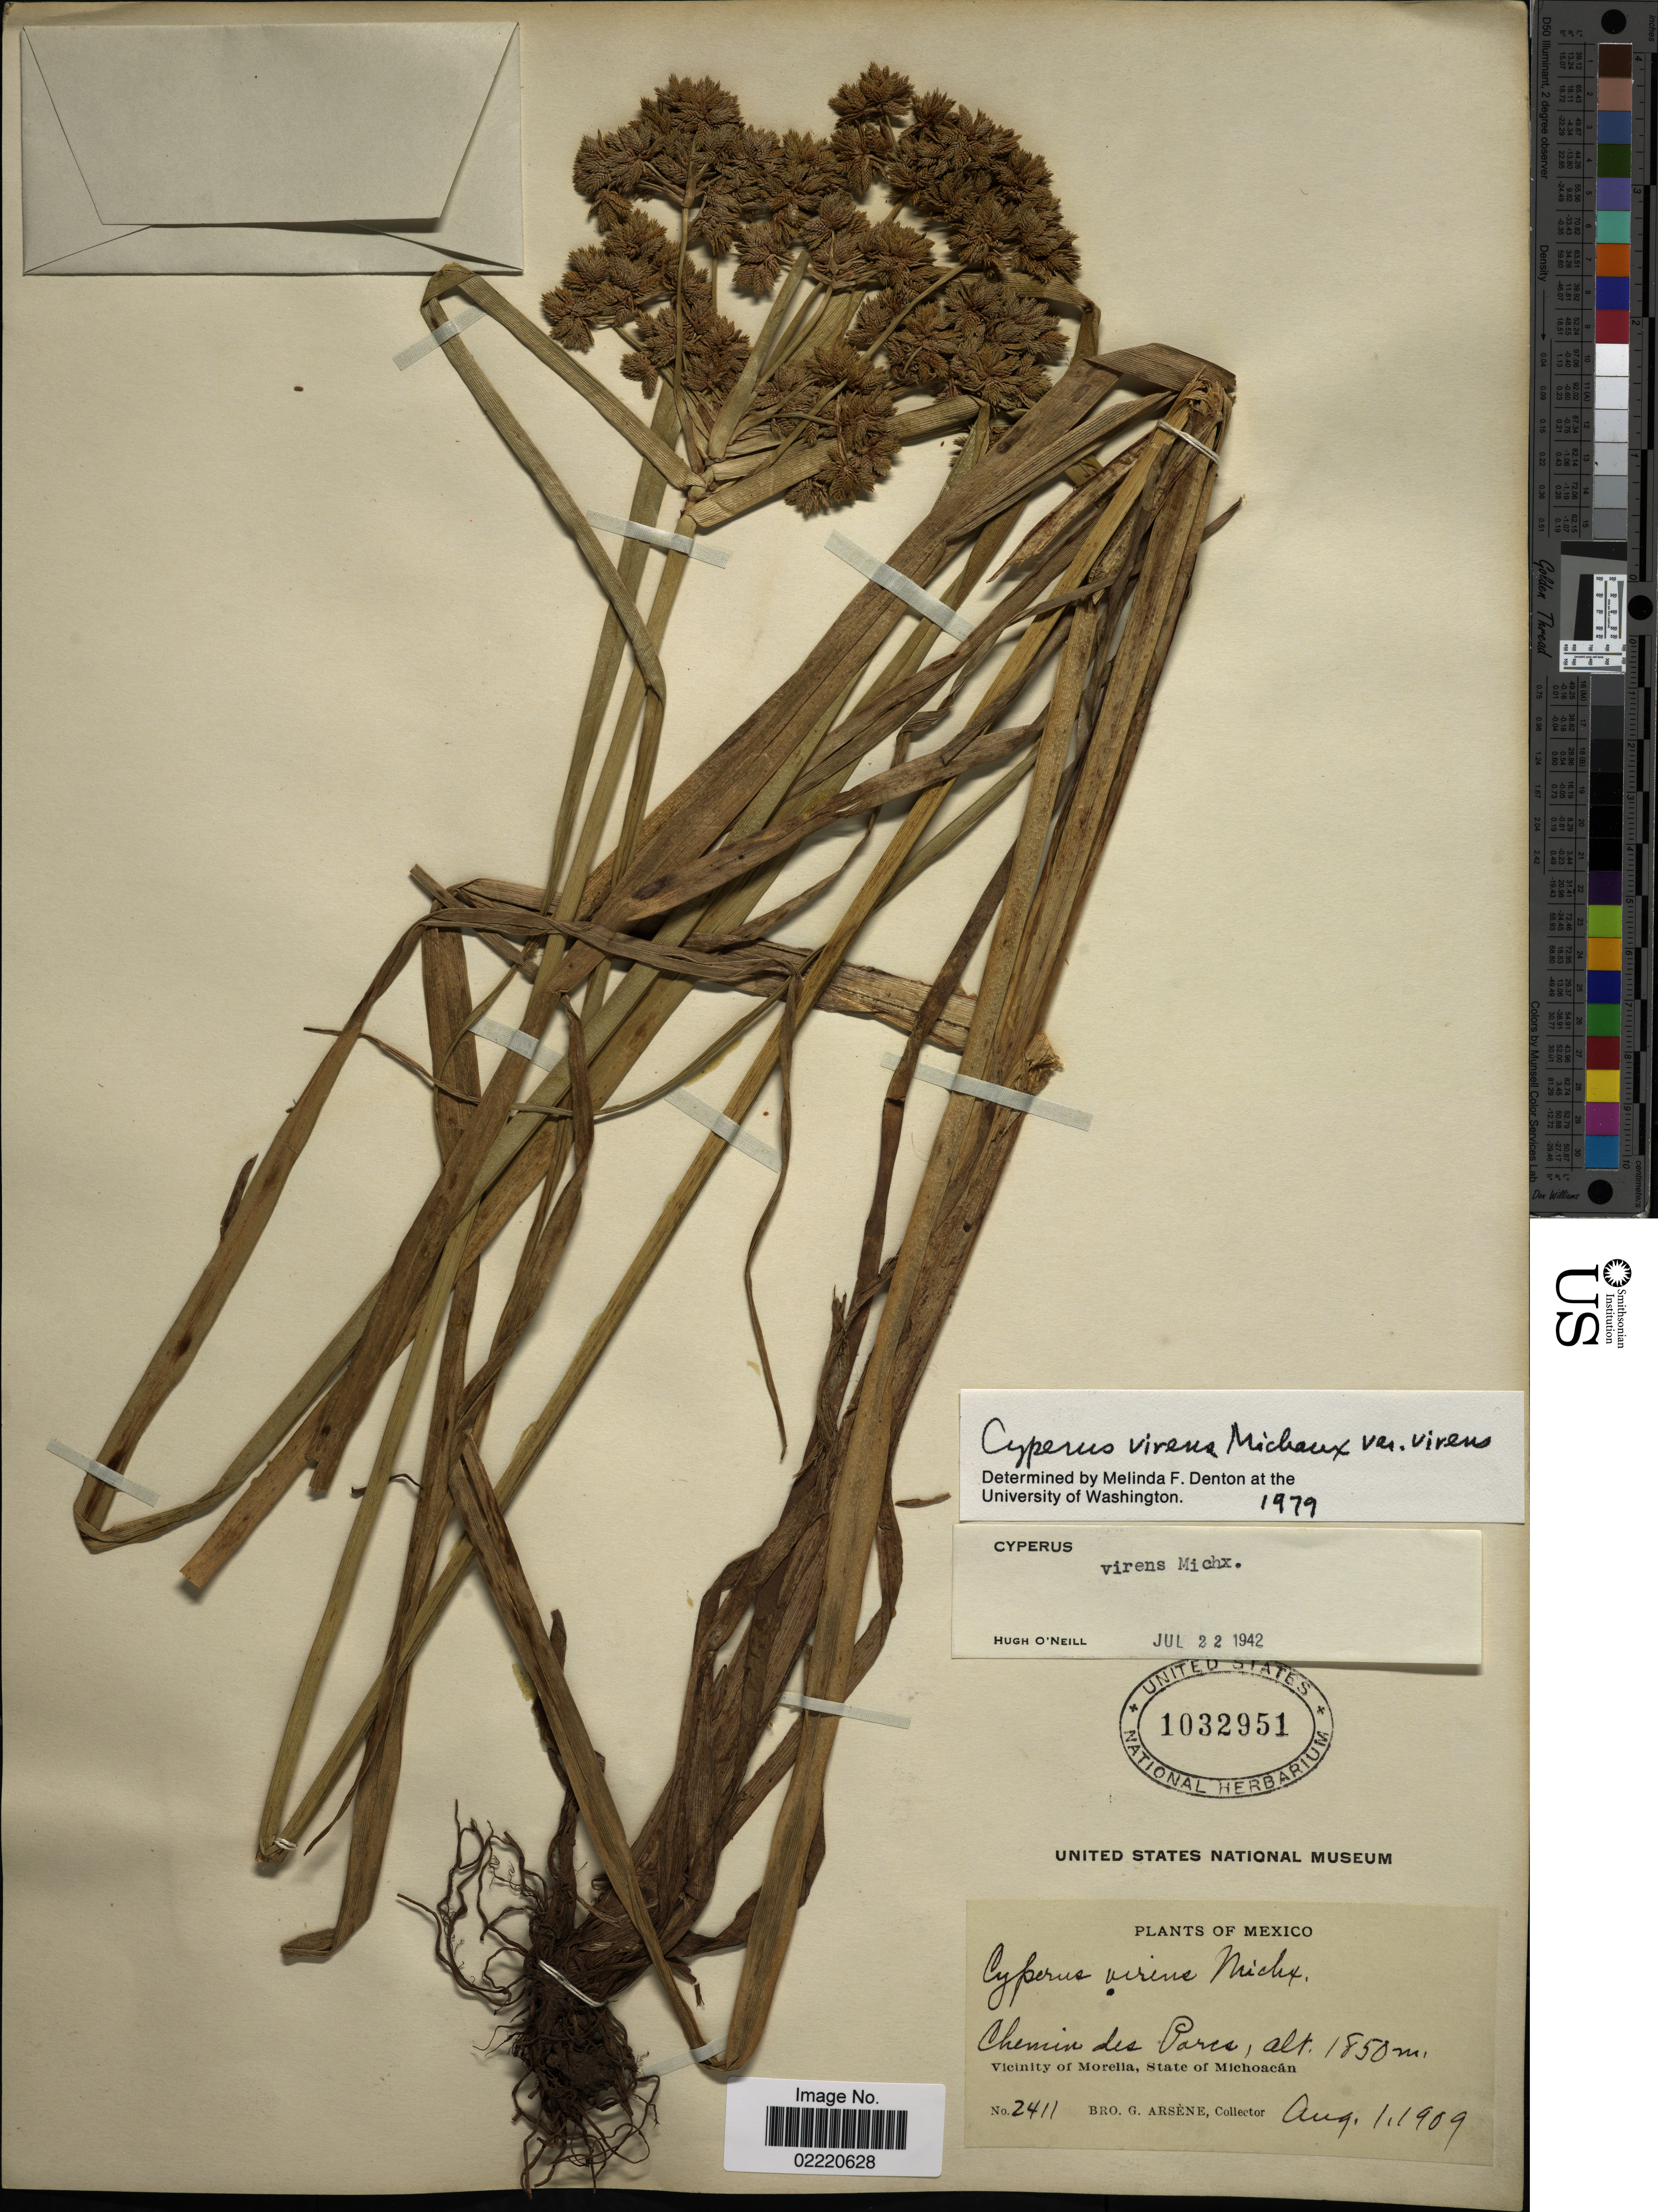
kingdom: Plantae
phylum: Tracheophyta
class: Liliopsida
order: Poales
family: Cyperaceae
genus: Cyperus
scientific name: Cyperus virens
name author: Michx.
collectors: Bro. G. Arsène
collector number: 2411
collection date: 1909-08-01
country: Mexico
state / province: Michoacán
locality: Chemin des Parcs [Park Path], Vicinity of Morelia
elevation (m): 1850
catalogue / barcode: US 1032951